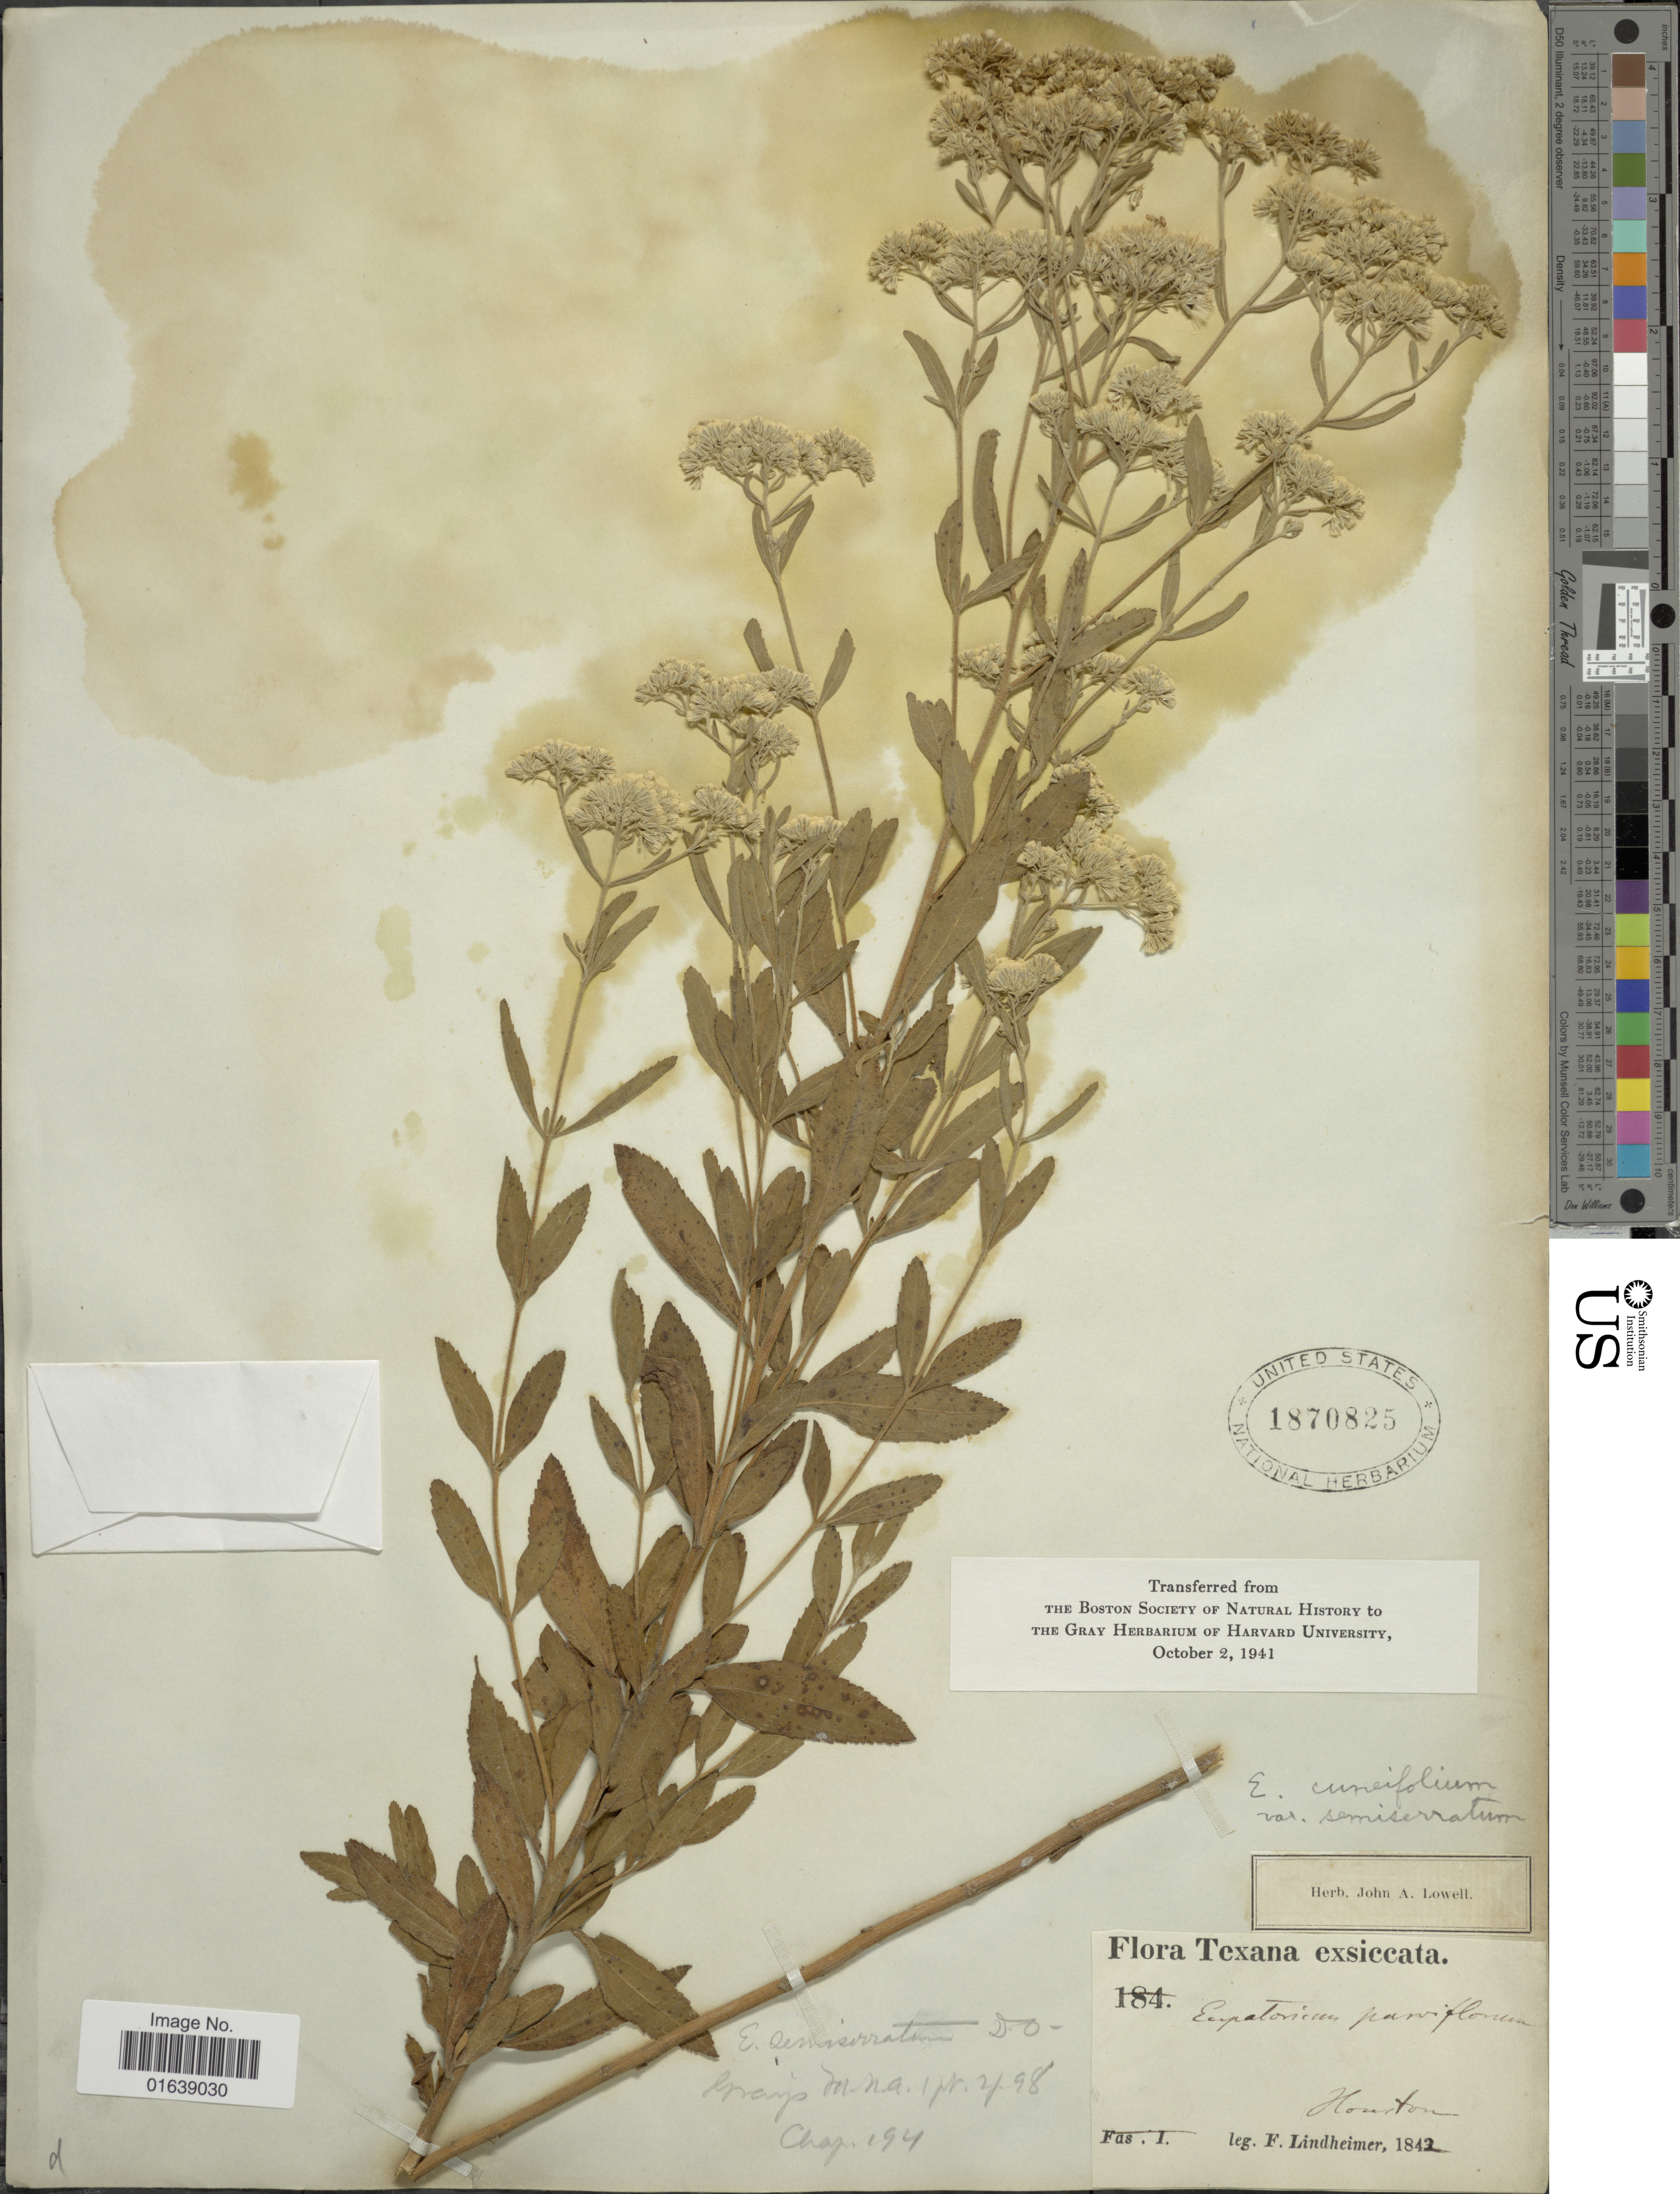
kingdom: Plantae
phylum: Tracheophyta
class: Magnoliopsida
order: Asterales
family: Asteraceae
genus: Eupatorium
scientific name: Eupatorium cuneifolium var. semiserratum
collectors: F. Lindheimer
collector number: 184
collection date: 1842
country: United States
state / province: Texas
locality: Houston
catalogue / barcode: US 1870825